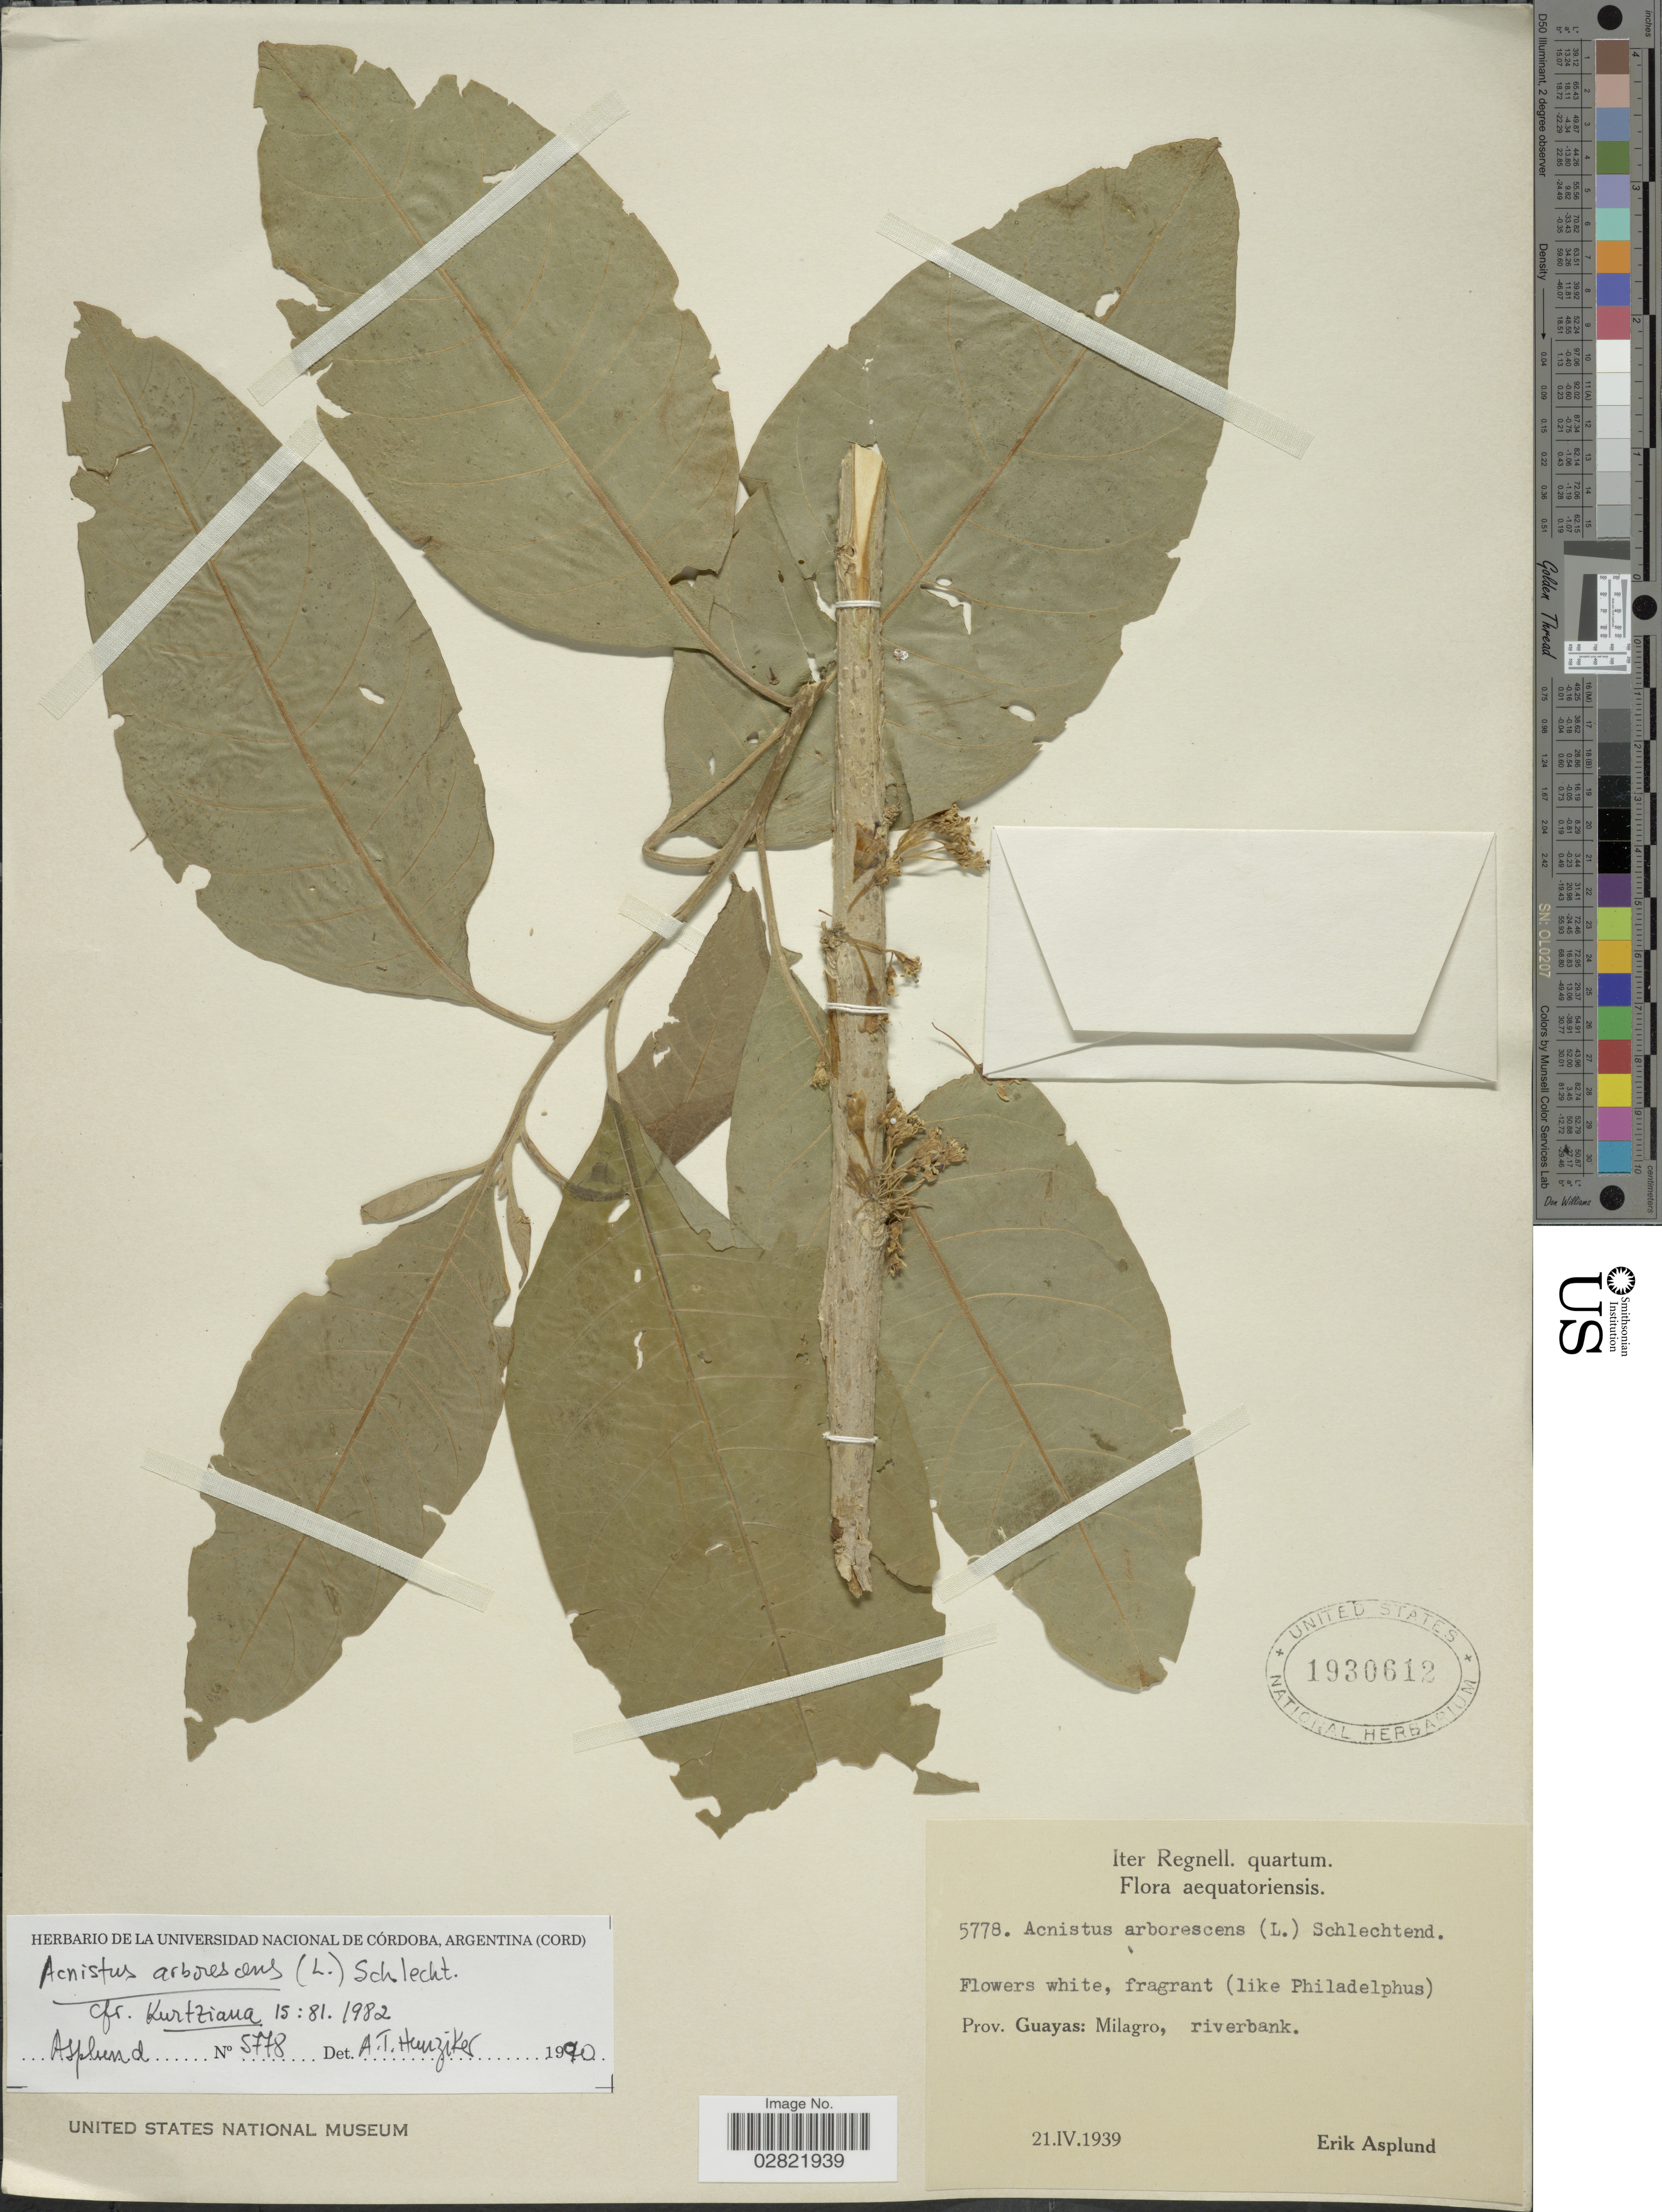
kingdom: Plantae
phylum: Tracheophyta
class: Magnoliopsida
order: Solanales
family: Solanaceae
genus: Acnistus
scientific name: Acnistus arborescens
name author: (L.) Schltdl.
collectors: E. Asplund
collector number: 5778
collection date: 1939-04-21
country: Ecuador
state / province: Guayas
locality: Aequatoriensis, Prov. Guayas: Milagro, riverbank.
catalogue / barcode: US 1930612